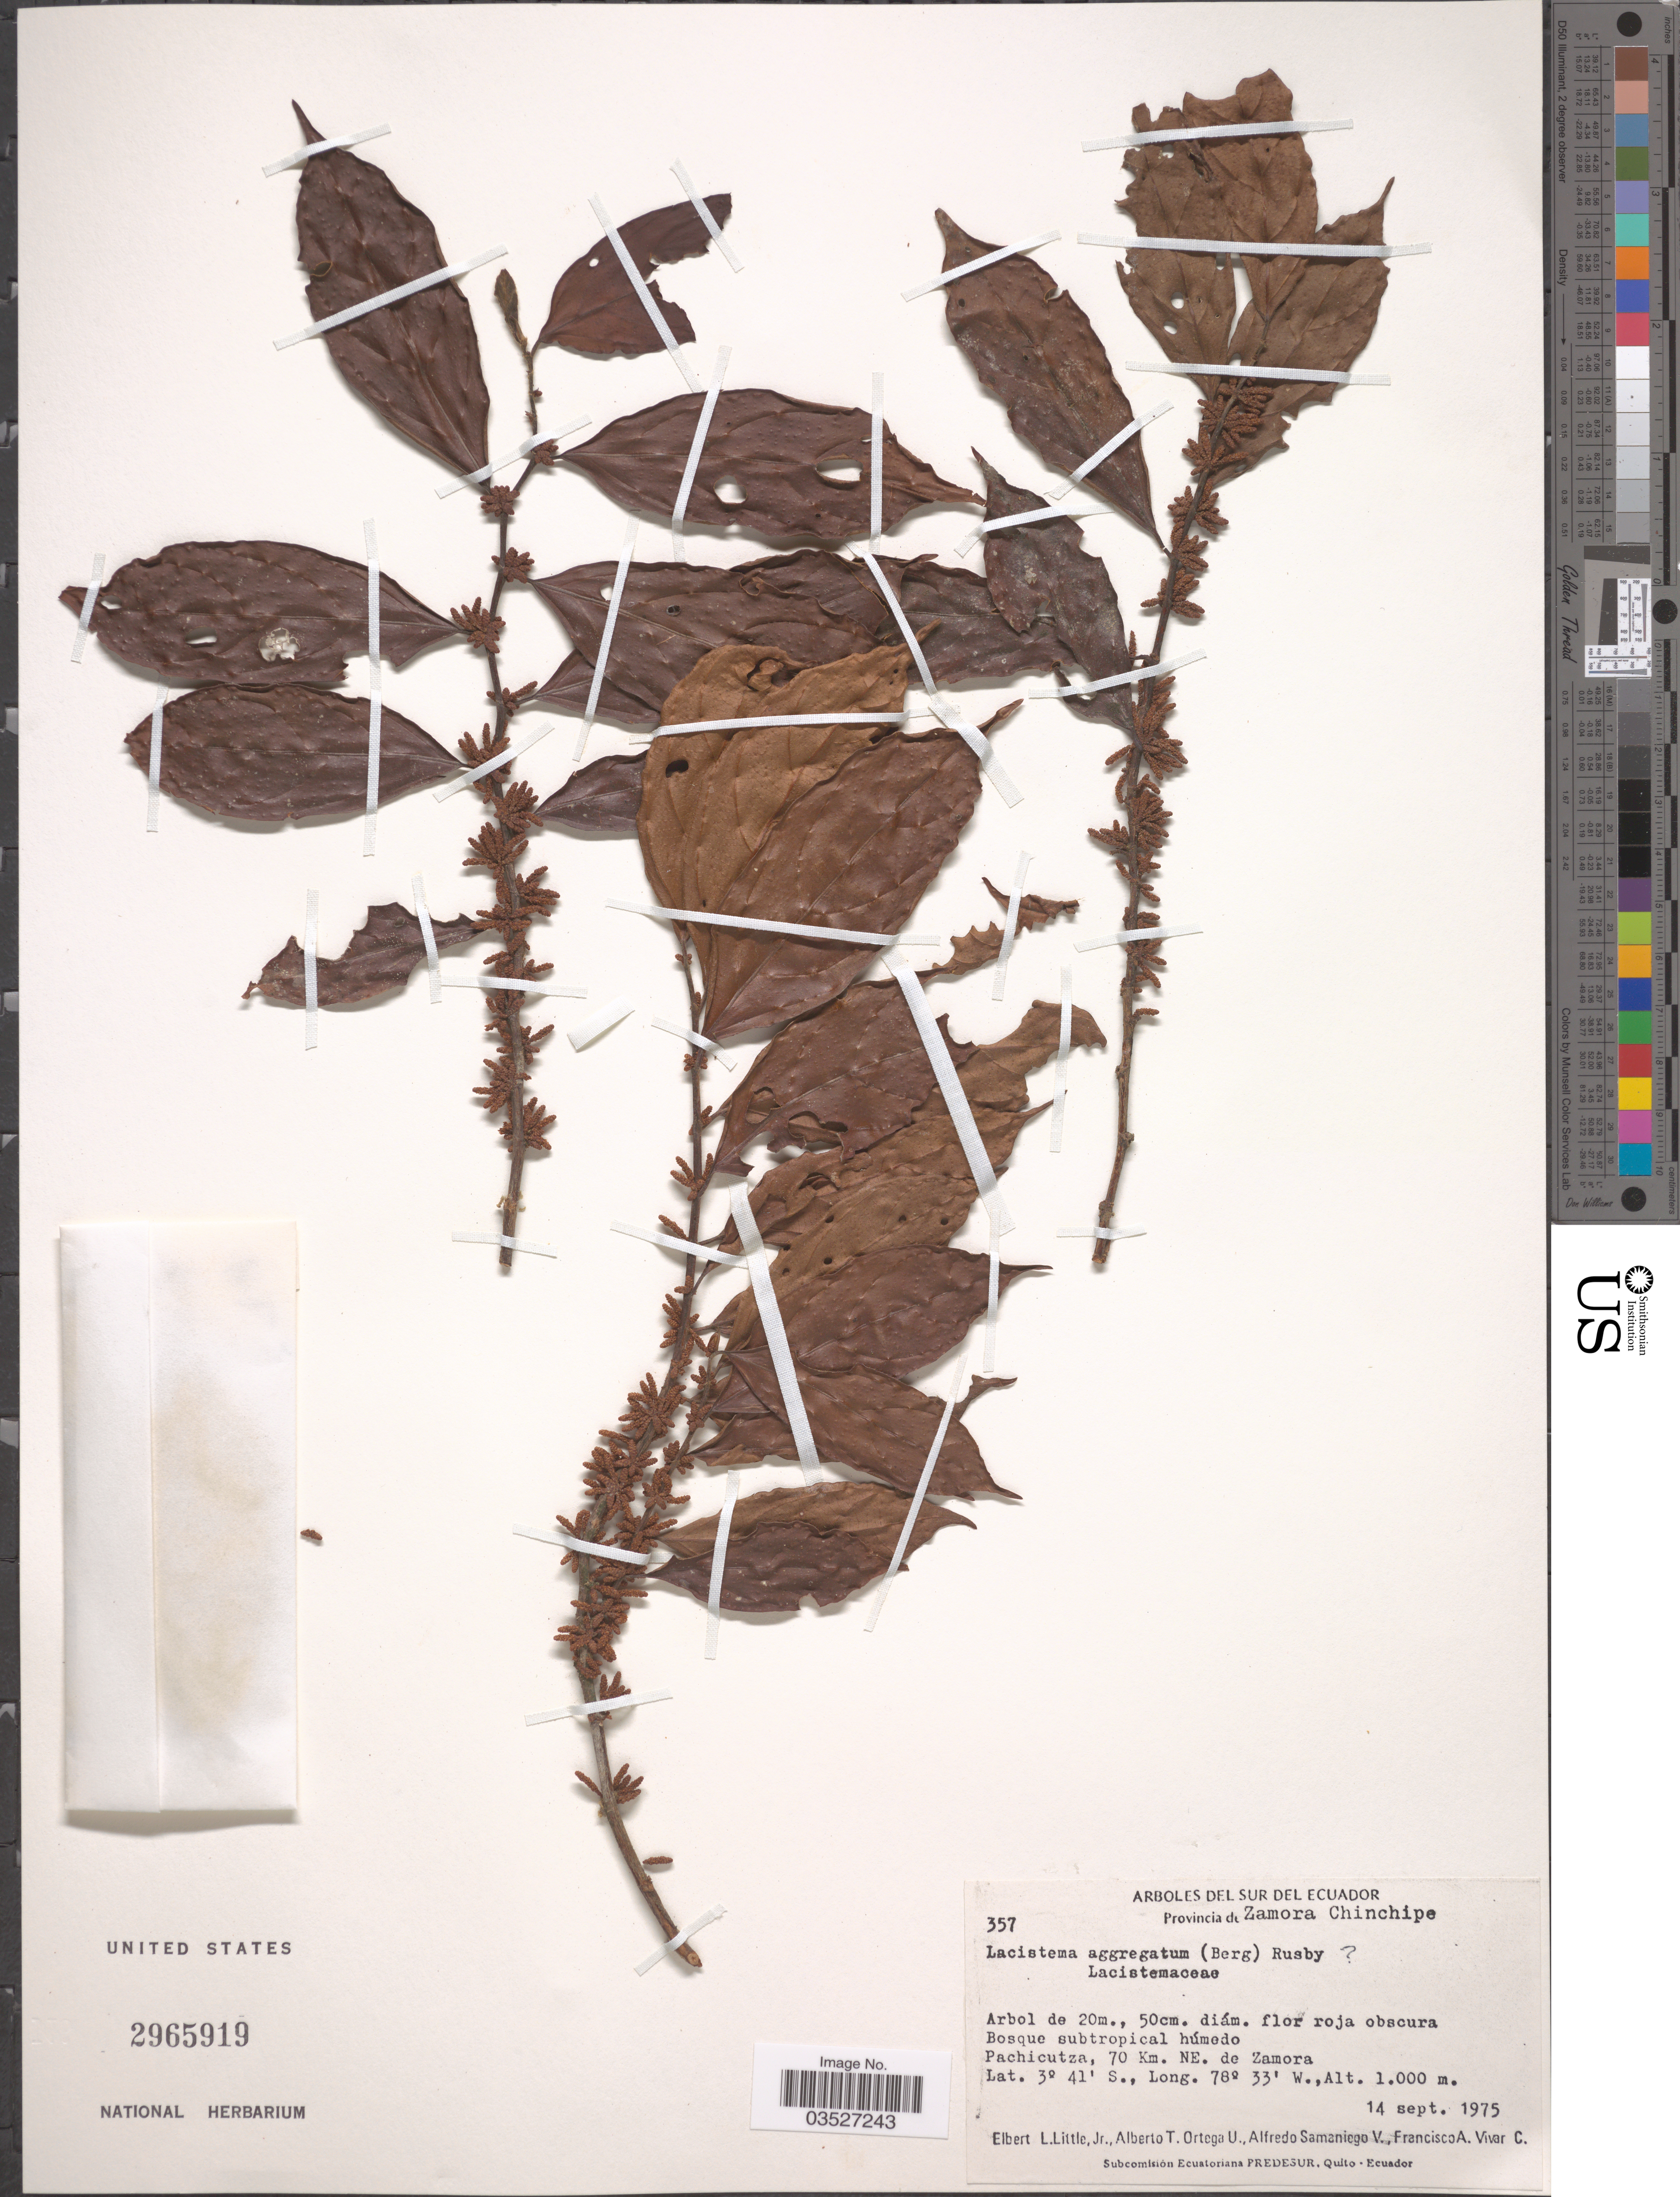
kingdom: Plantae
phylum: Tracheophyta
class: Magnoliopsida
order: Malpighiales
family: Lacistemataceae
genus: Lacistema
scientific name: Lacistema aggregatum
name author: (P.J. Bergius) Rusby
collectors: E. L. Little, A. T. Ortega U., A. V. Samaniego & F. A. Vivar C.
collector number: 357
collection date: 1975-09-14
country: Ecuador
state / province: Zamora-Chinchipe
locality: Sur del Ecuador. Pachicutza, 70 Km. NE. de Zamora.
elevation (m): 1000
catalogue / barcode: US 2965919